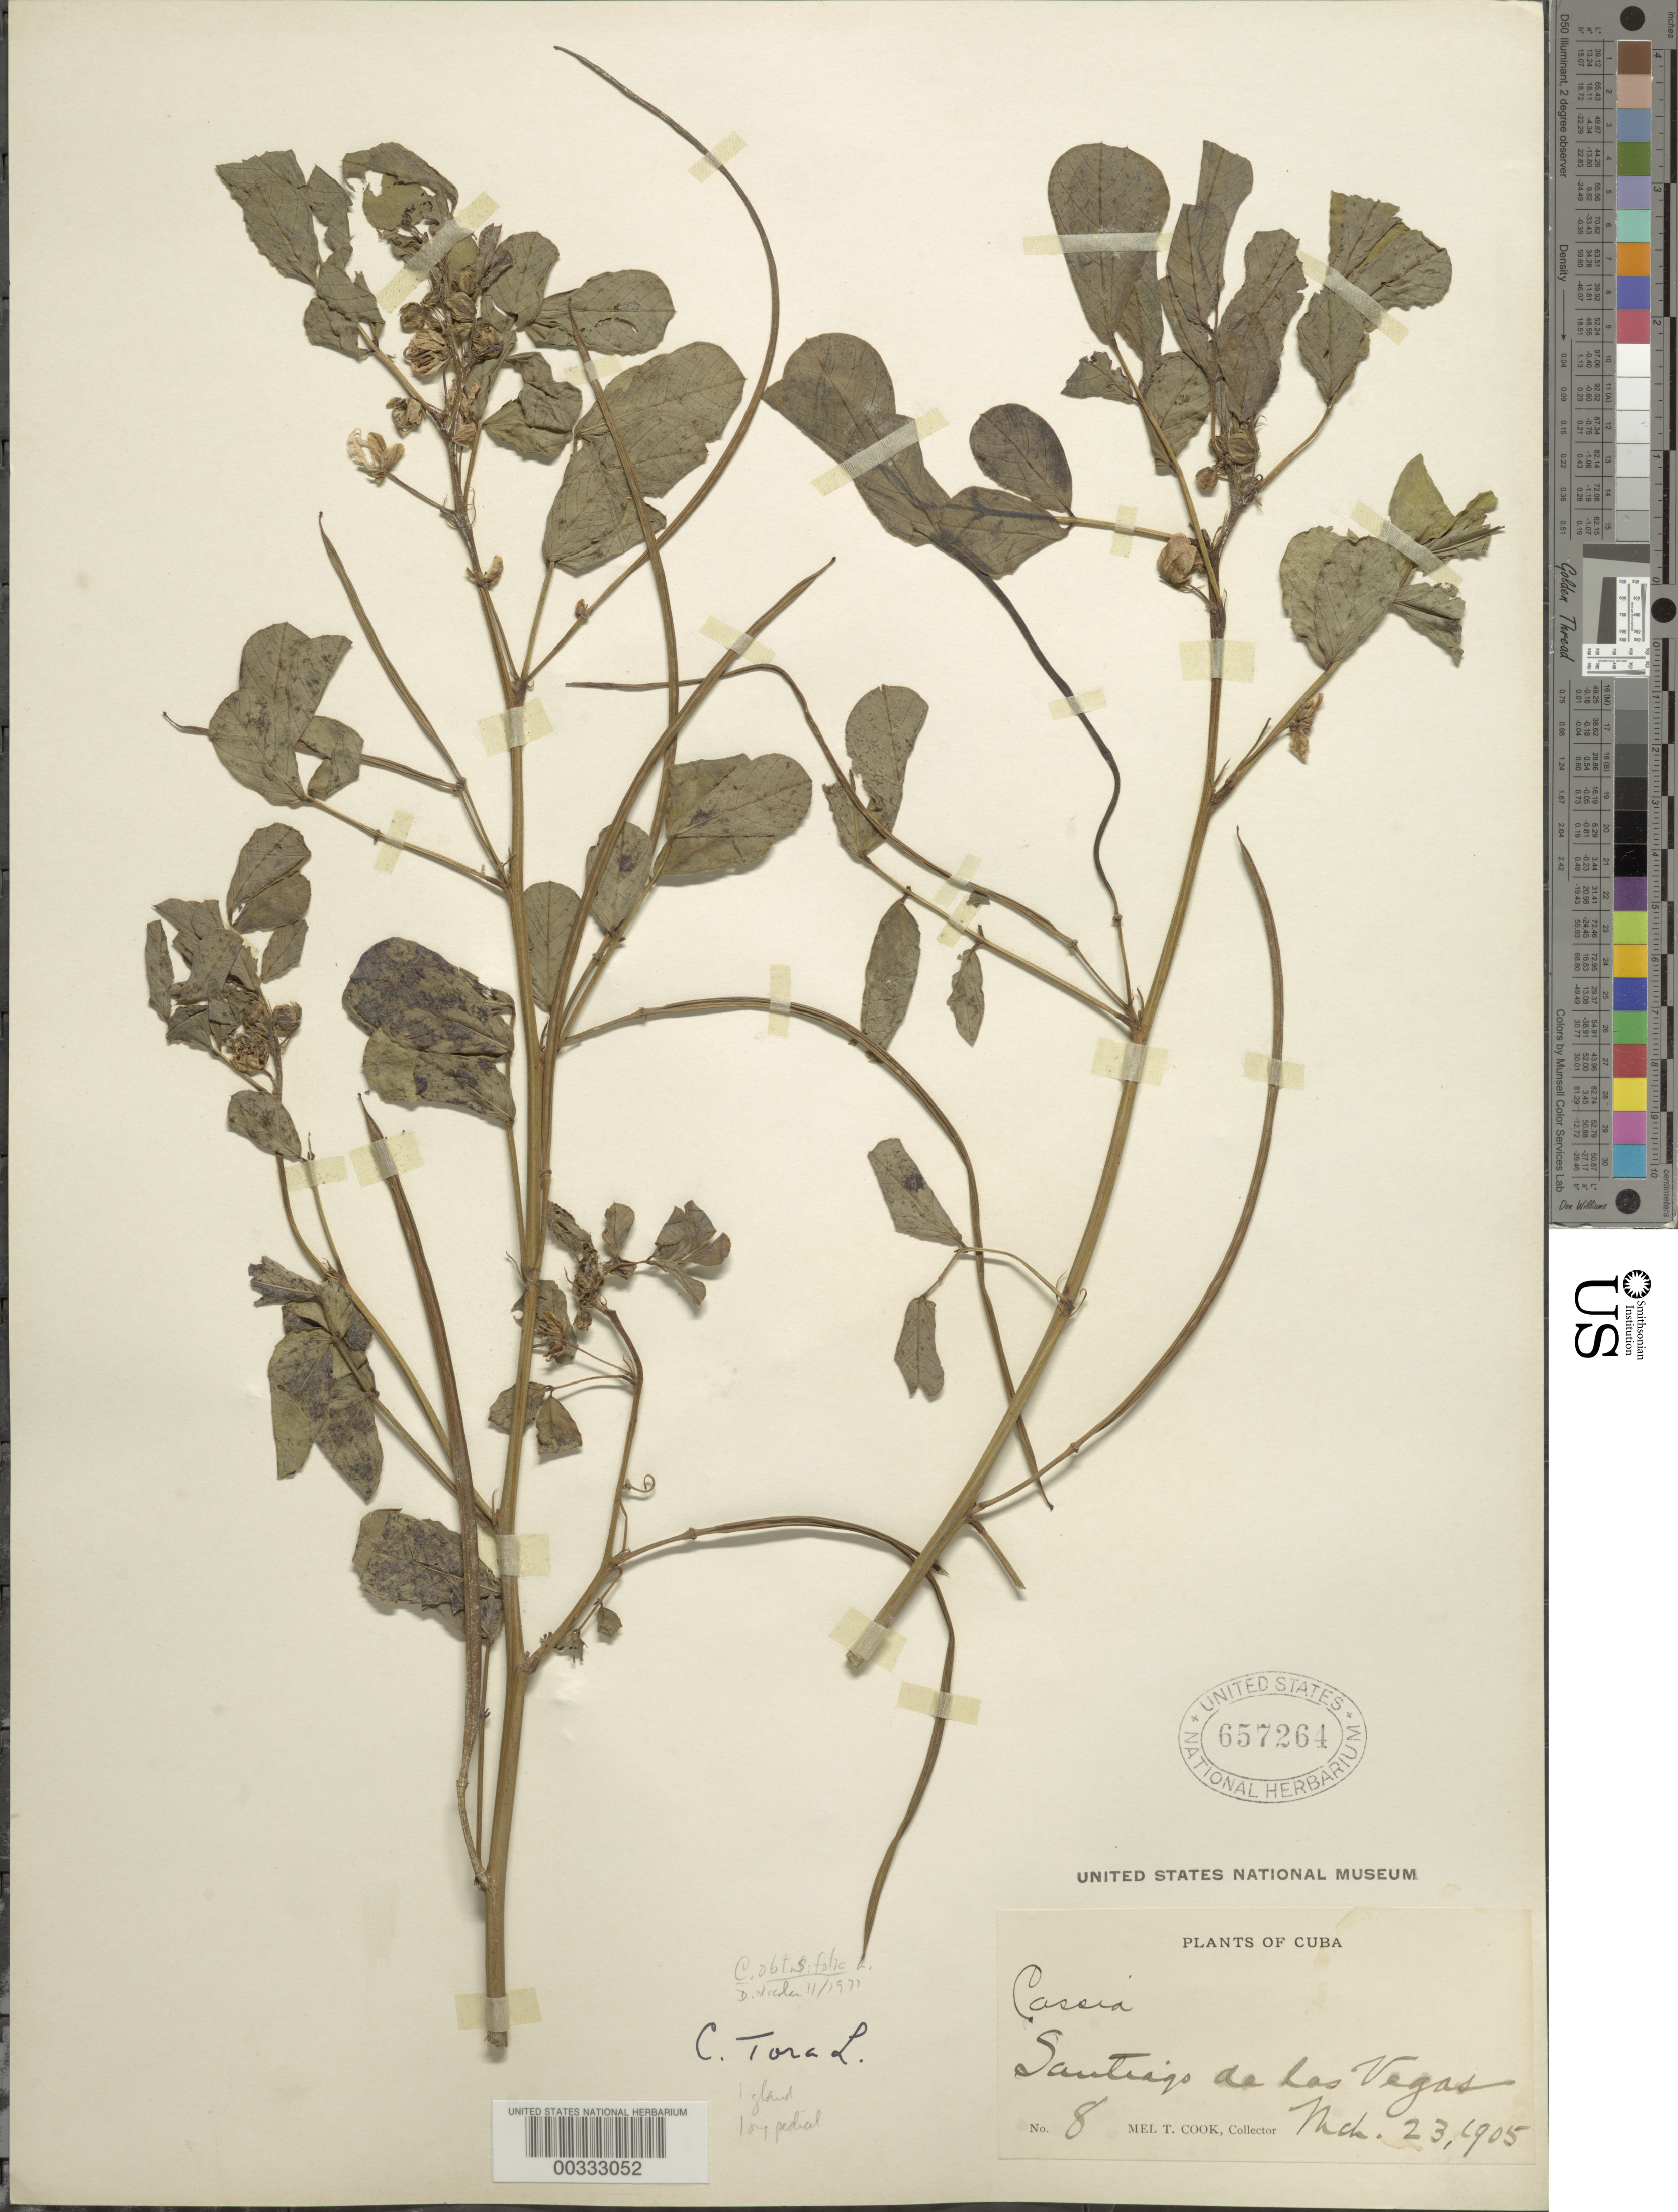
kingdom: Plantae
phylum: Tracheophyta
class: Magnoliopsida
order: Fabales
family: Fabaceae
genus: Senna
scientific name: Senna obtusifolia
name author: (L.) H.S. Irwin & Barneby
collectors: M. T. Cook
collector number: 8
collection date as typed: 23 Mar 1905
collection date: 1905-03-23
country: Cuba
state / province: Las Villas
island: Greater Antilles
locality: Santiago de las vegas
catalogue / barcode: US 657264